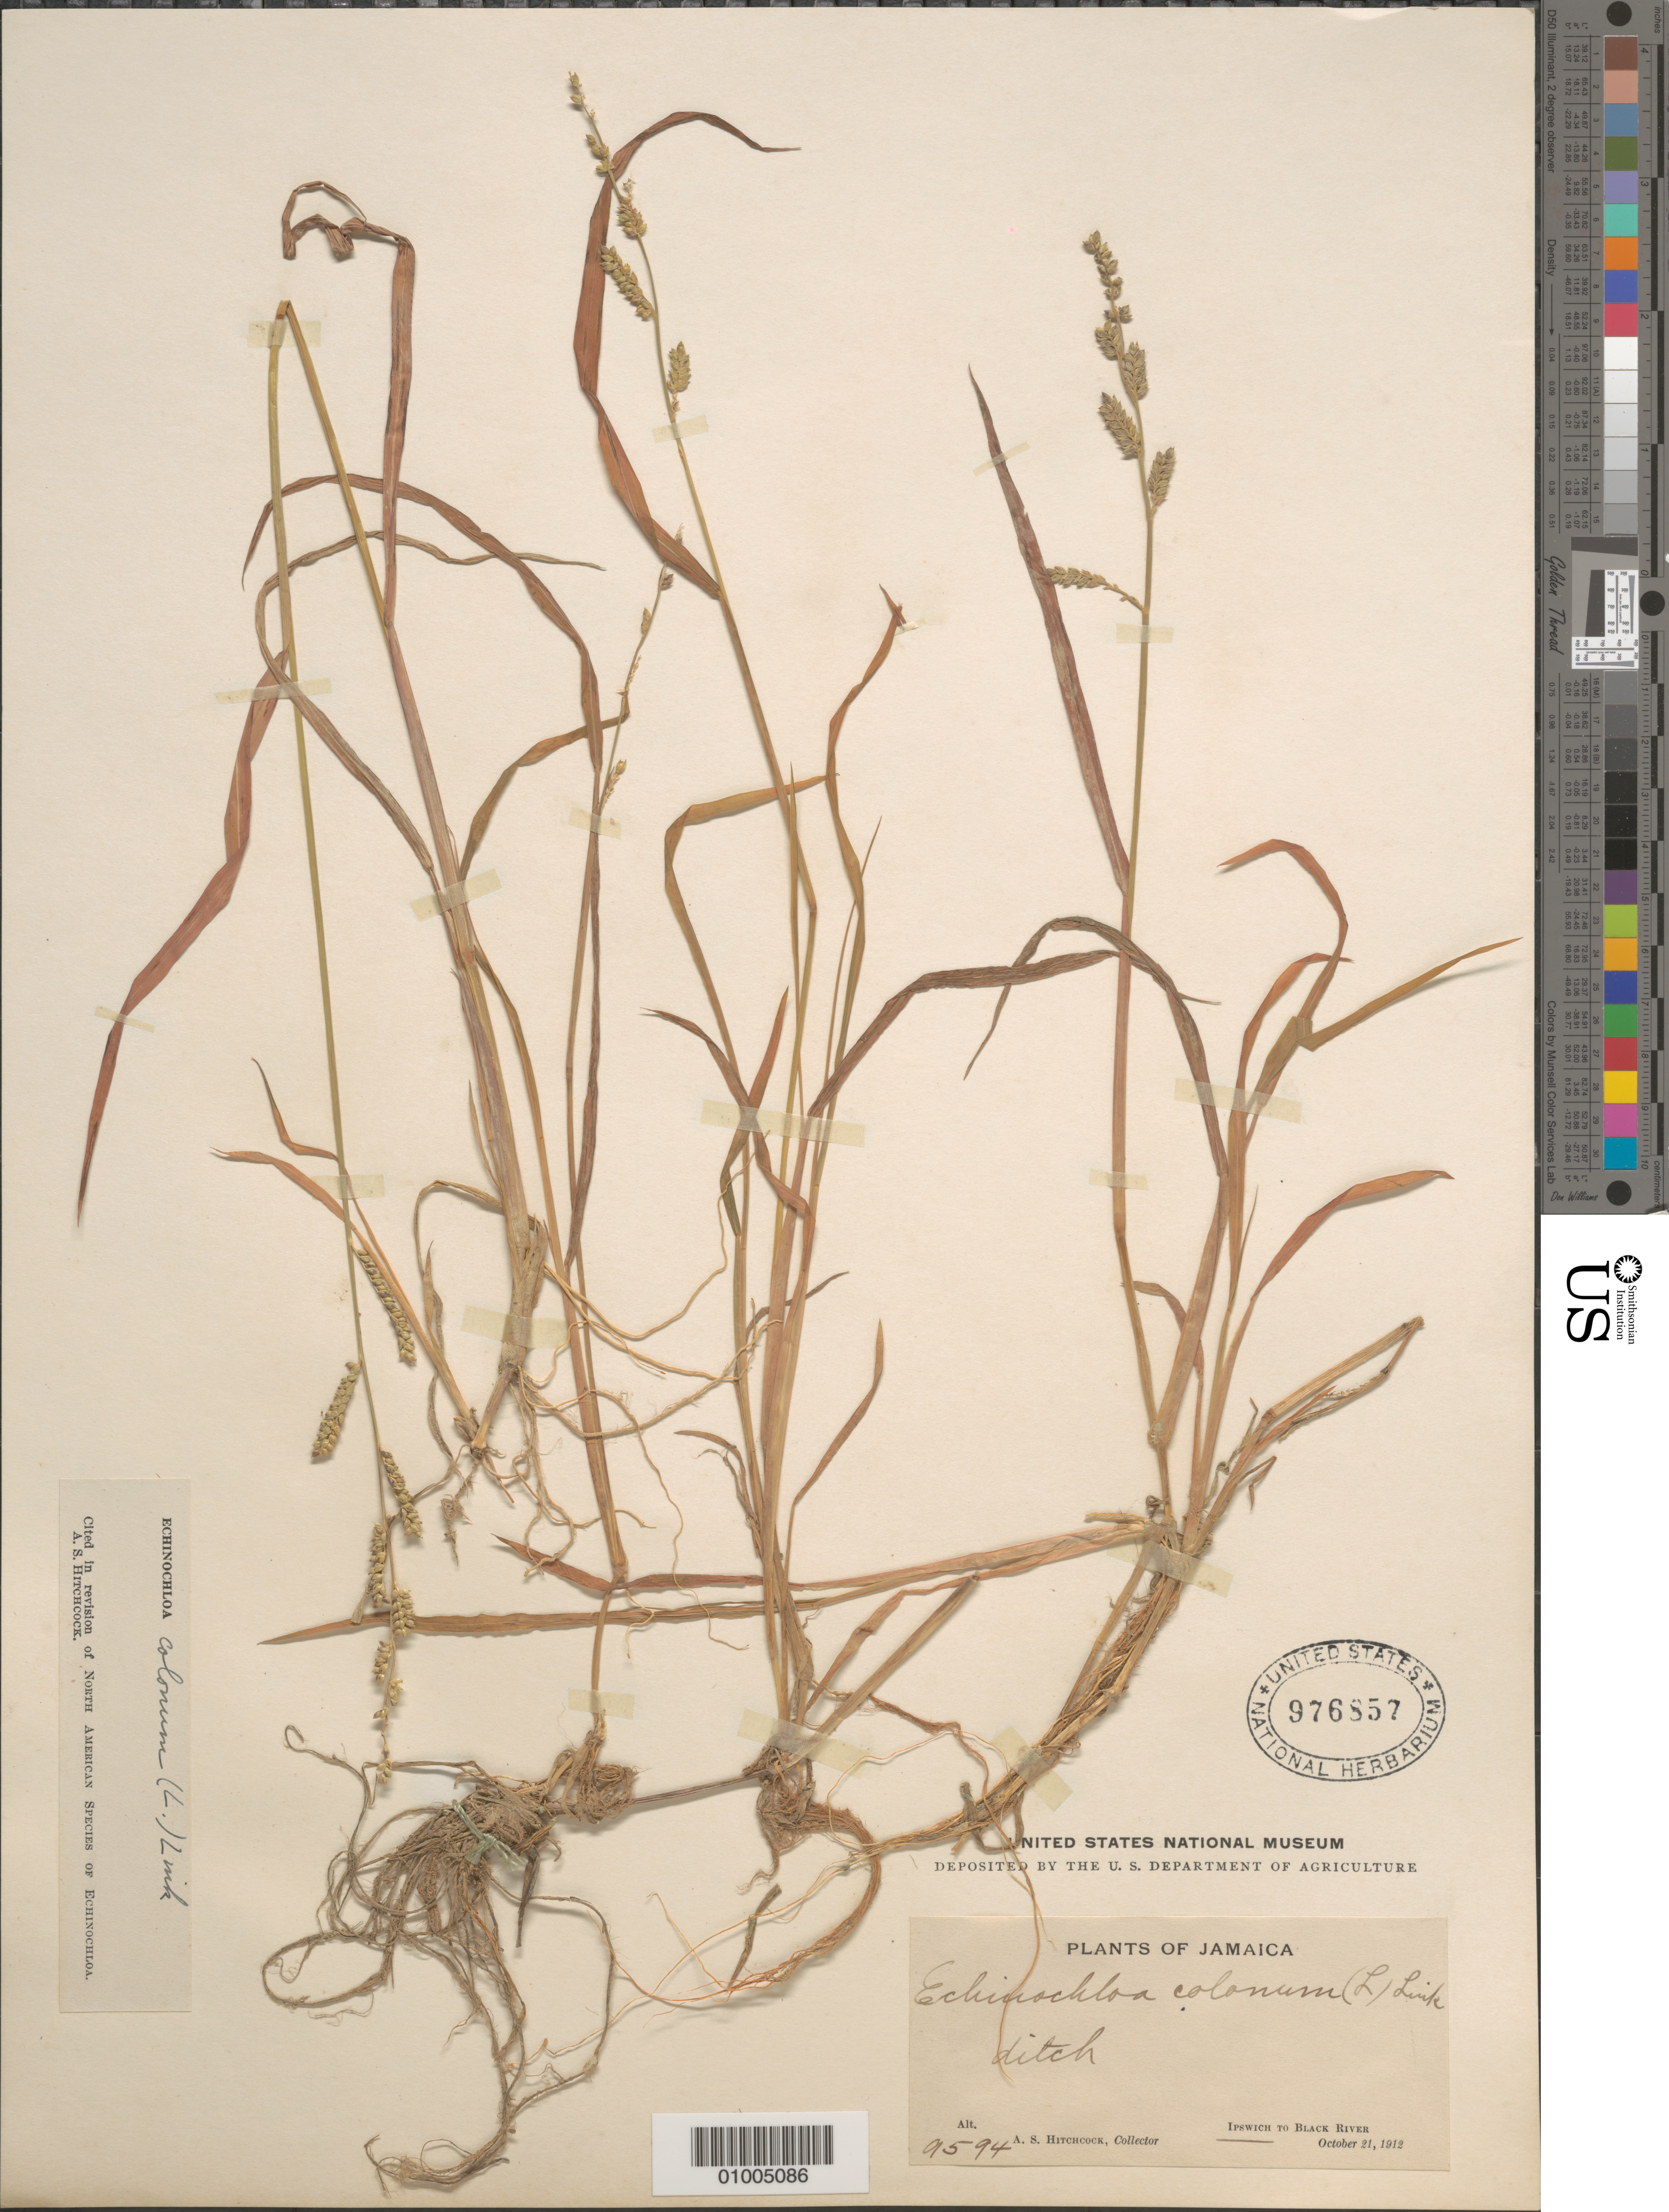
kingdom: Plantae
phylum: Tracheophyta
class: Liliopsida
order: Poales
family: Poaceae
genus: Echinochloa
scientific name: Echinochloa colona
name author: (L.) Link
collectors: A. S. Hitchcock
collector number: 9594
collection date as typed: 21 Oct 1912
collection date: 1912-10-21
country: Jamaica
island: Jamaica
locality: Ditch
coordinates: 0 N, 0 E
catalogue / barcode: US 976857